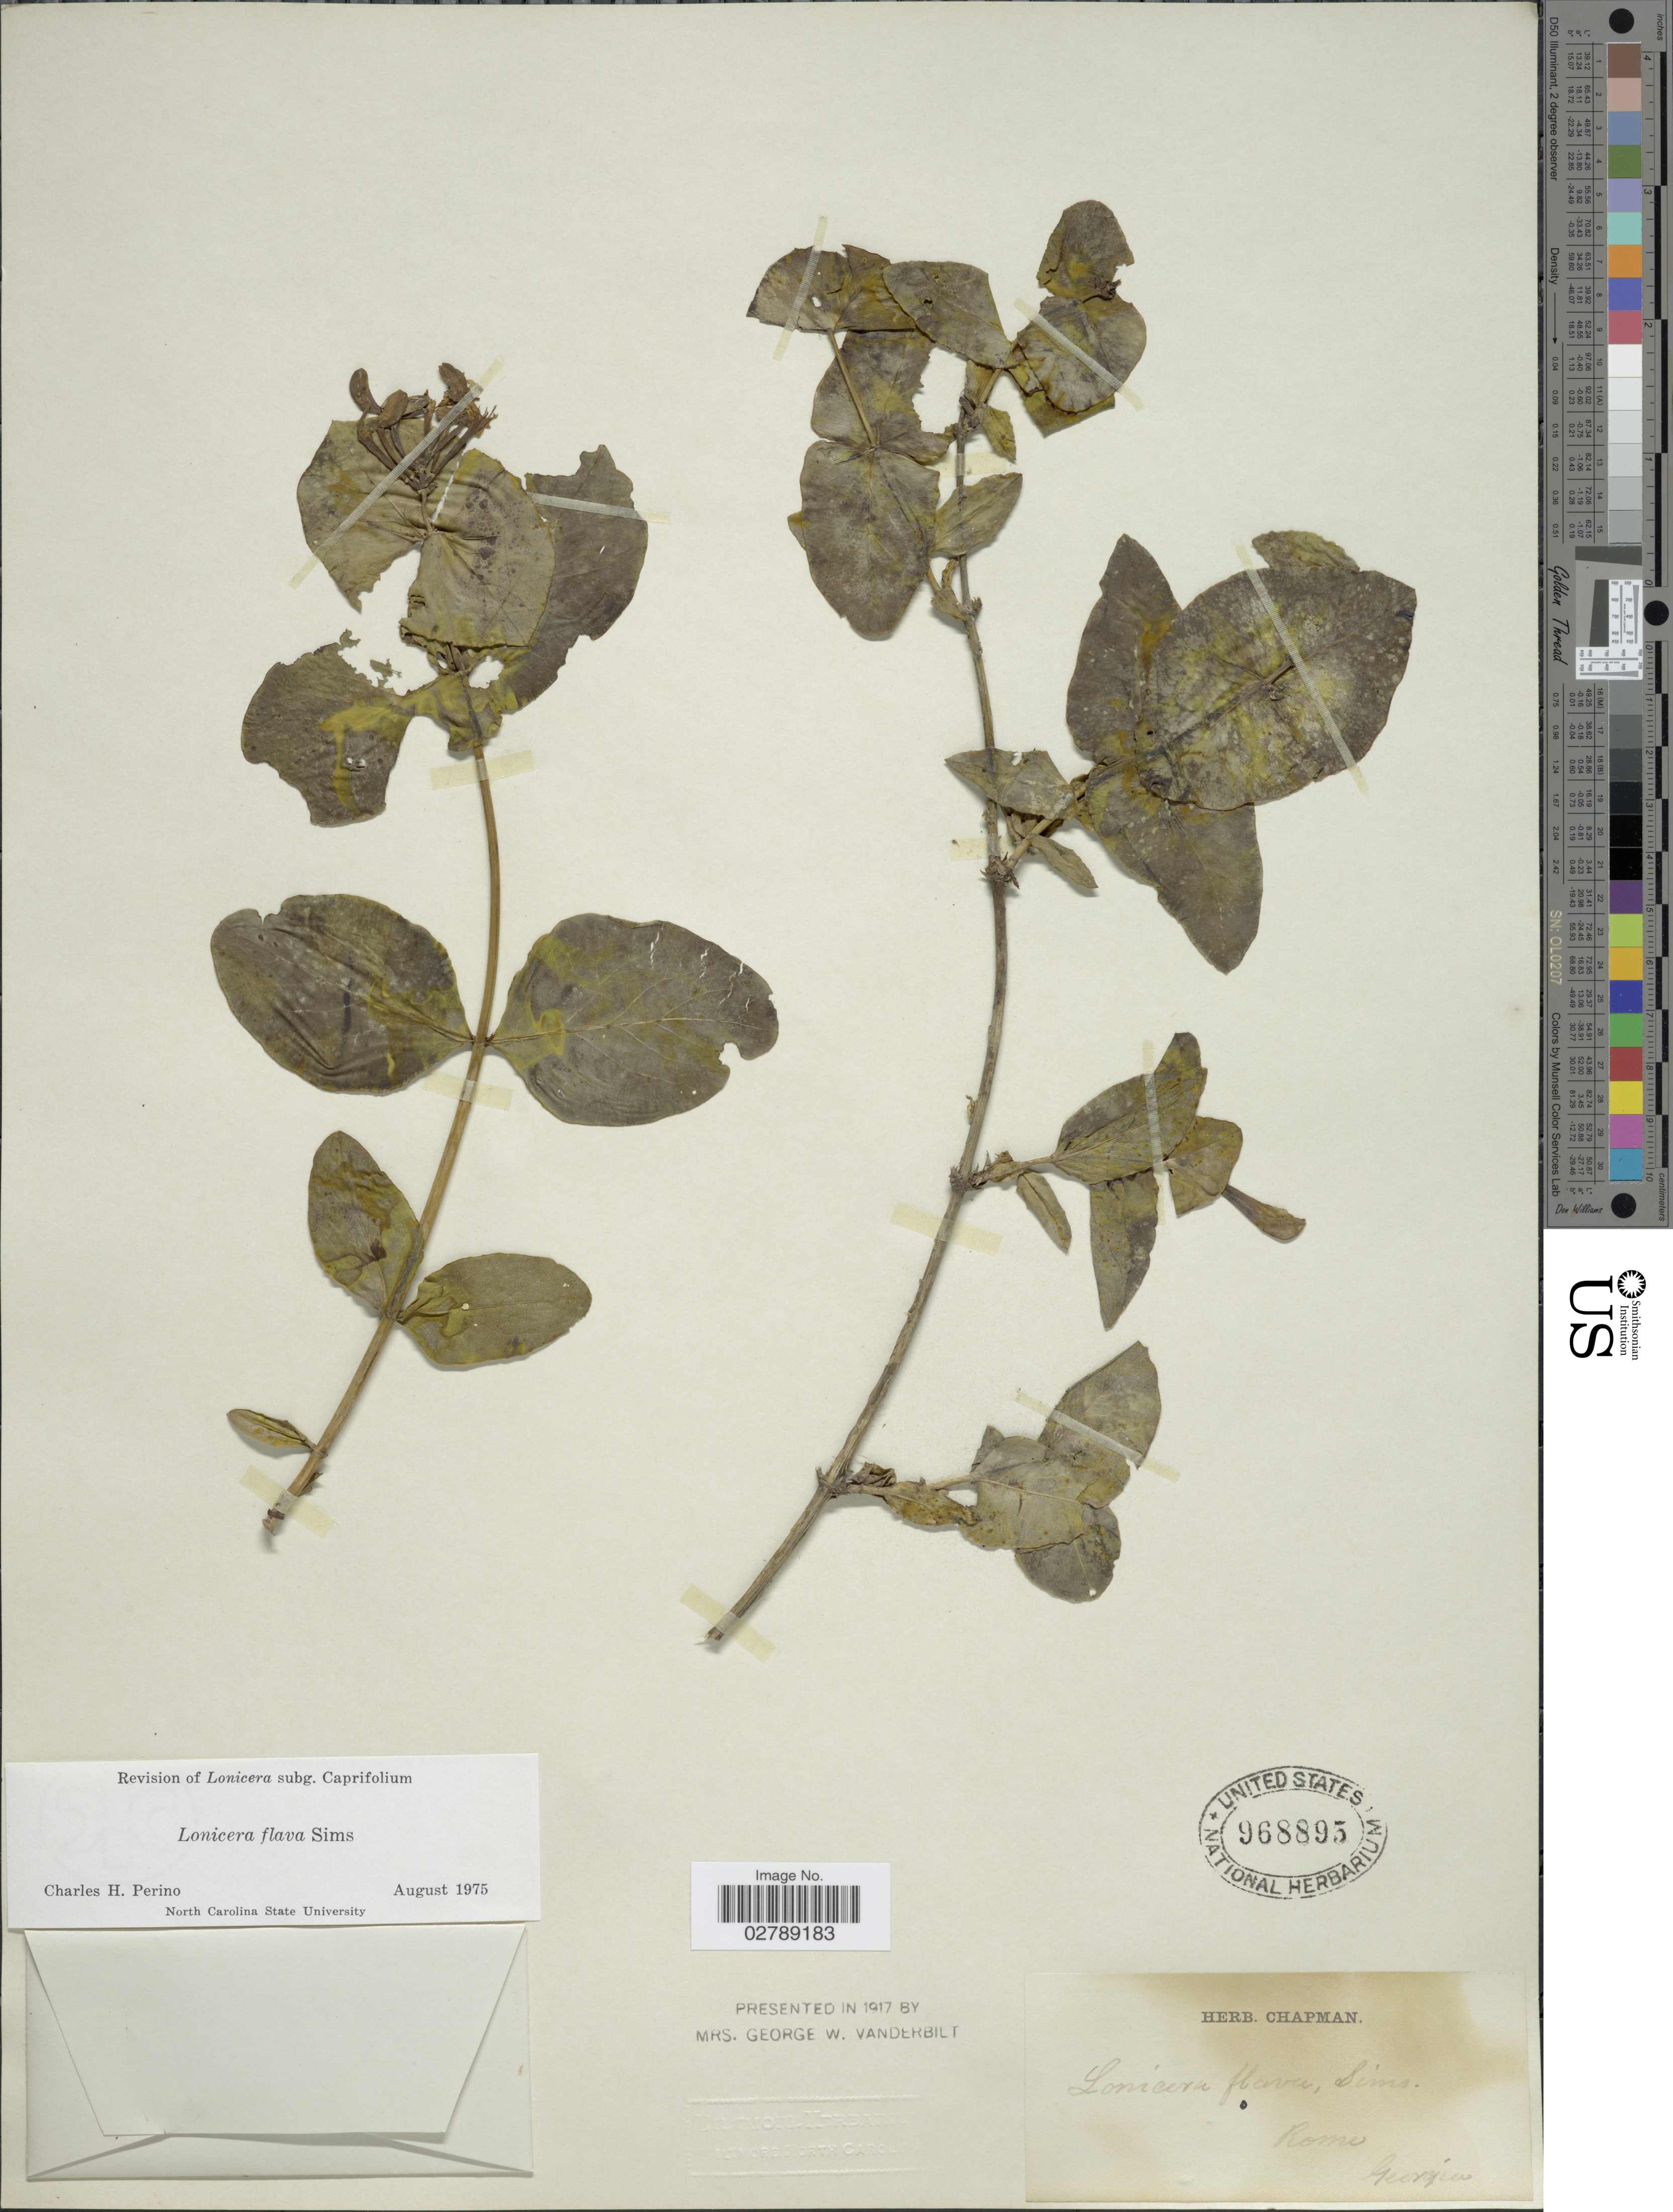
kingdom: Plantae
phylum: Tracheophyta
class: Magnoliopsida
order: Dipsacales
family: Caprifoliaceae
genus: Lonicera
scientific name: Lonicera flava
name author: Sims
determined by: Perino, C. H.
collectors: ex herb. Chapman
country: United States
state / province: Georgia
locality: Rome.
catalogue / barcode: US 968895